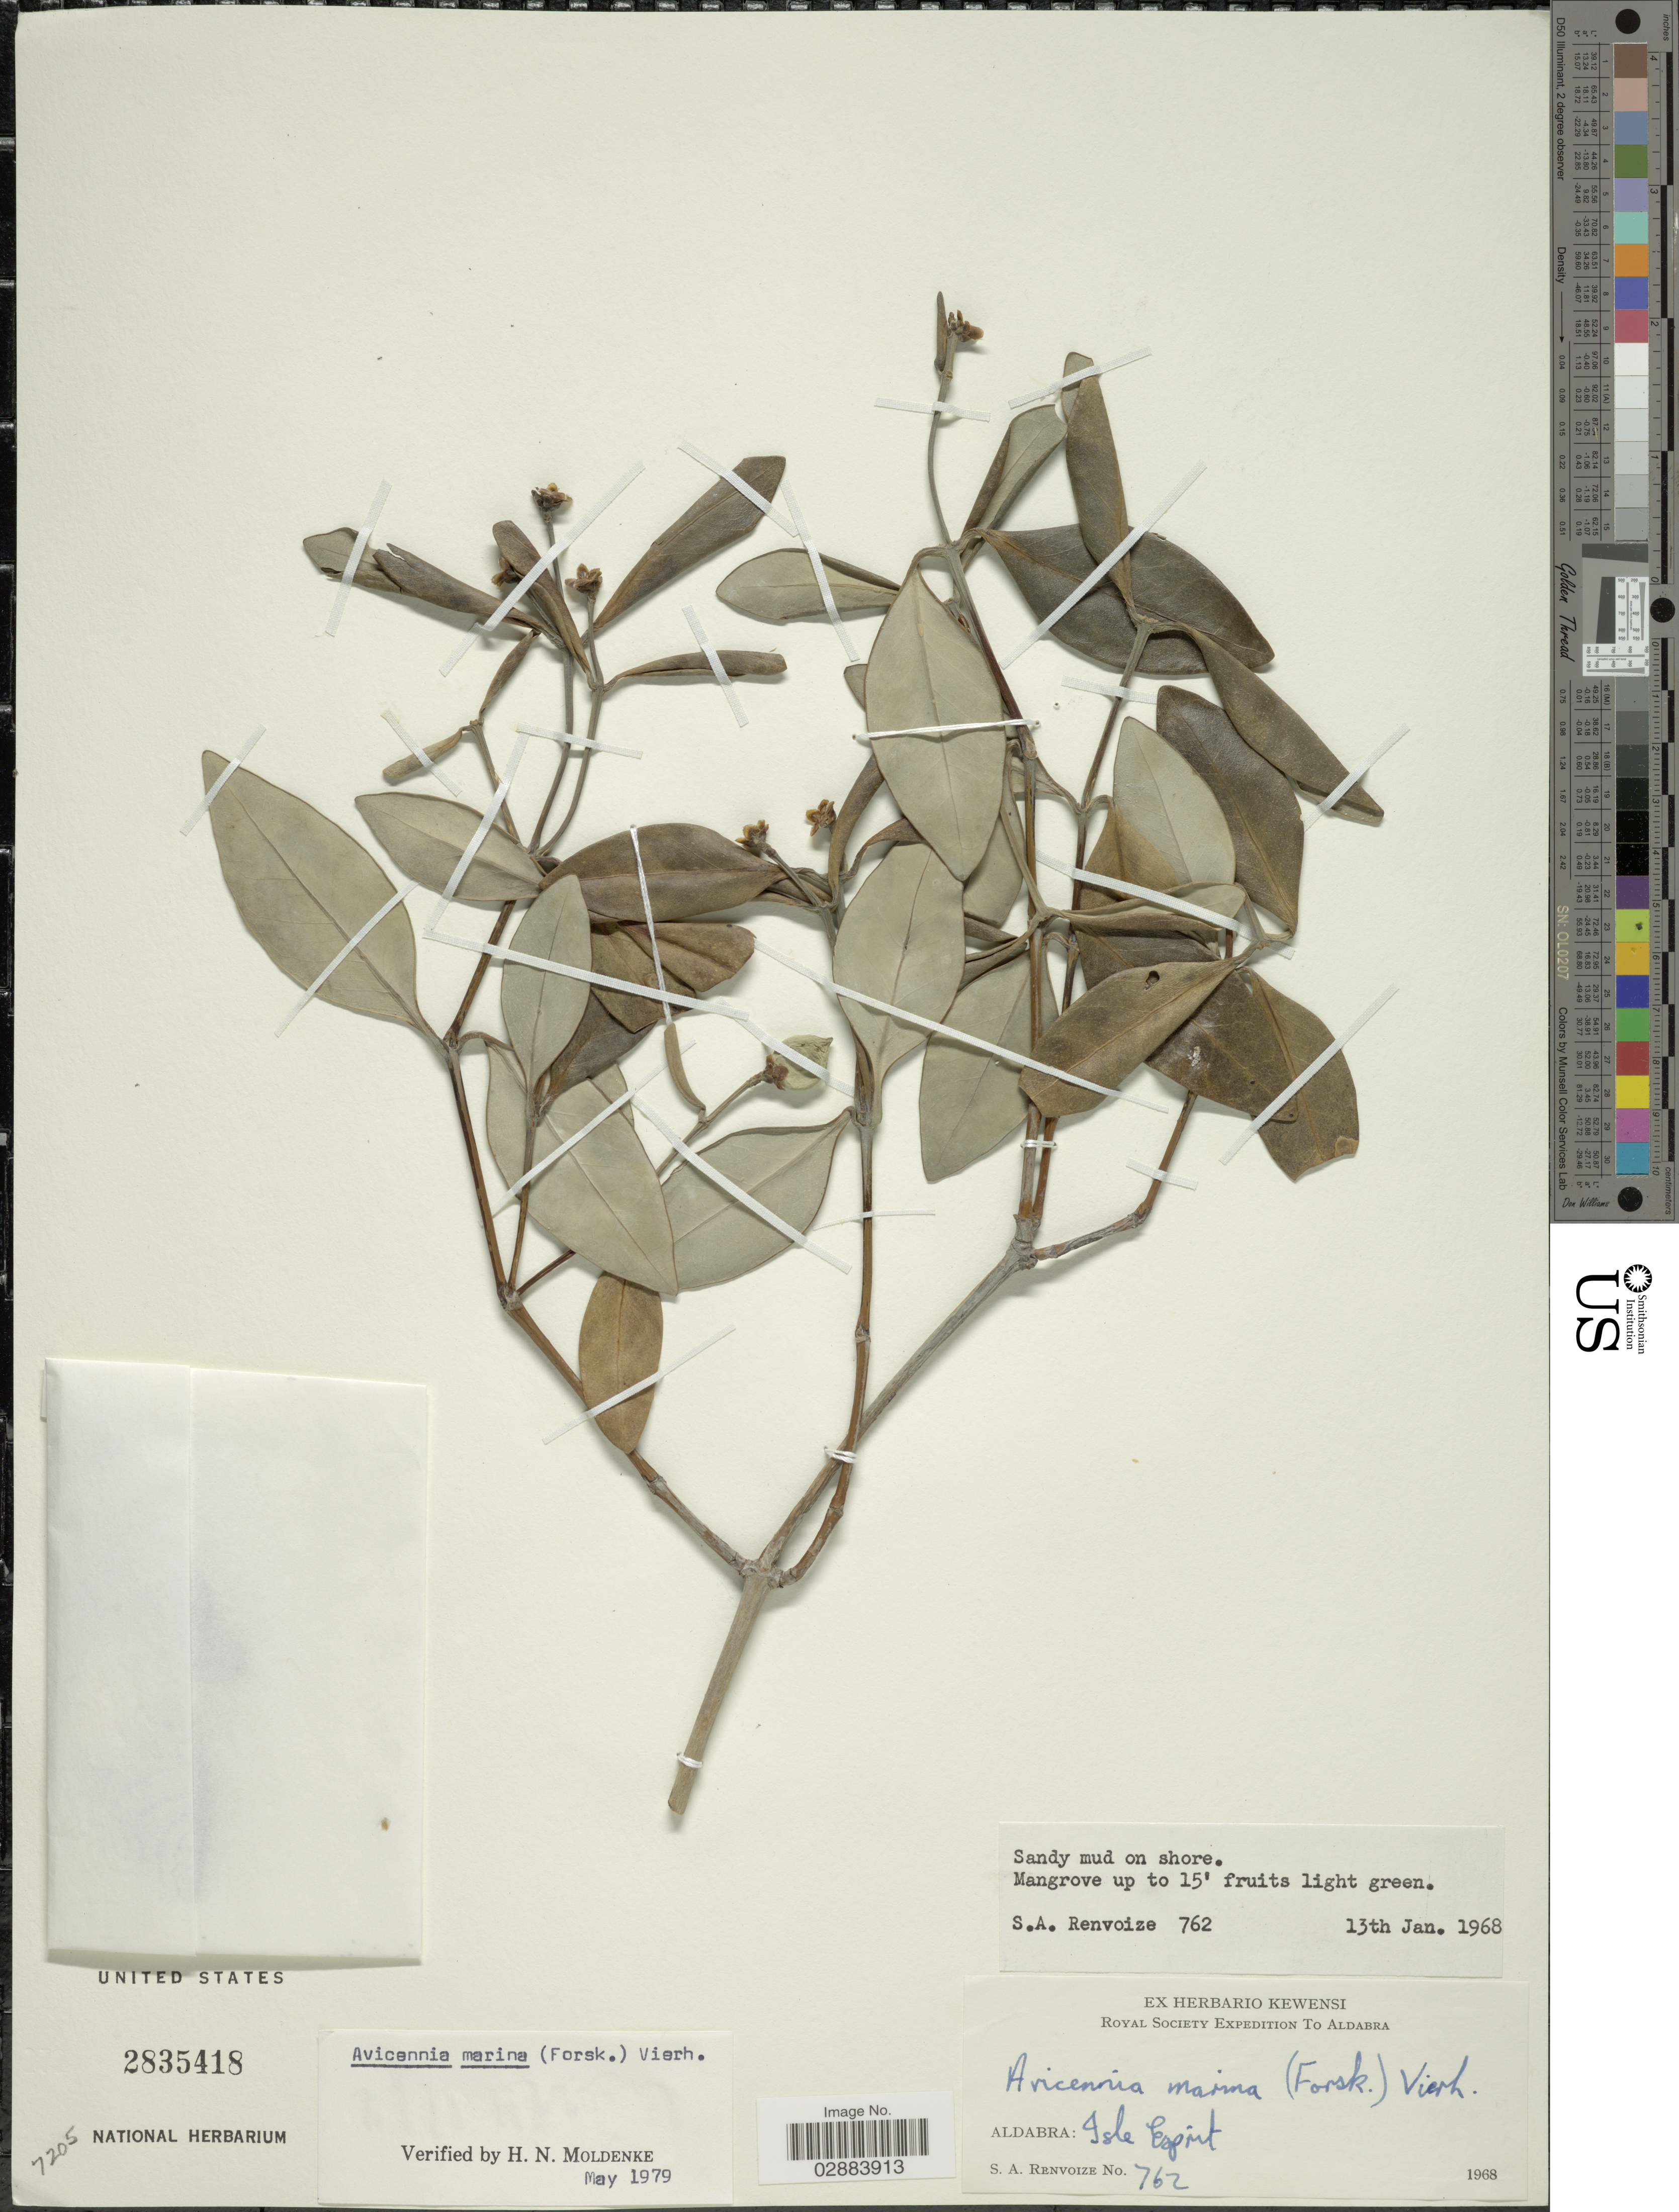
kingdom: Plantae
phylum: Tracheophyta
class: Magnoliopsida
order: Lamiales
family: Acanthaceae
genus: Avicennia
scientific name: Avicennia marina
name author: (Forssk.) Vierh.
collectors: S. A. Renvoize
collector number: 762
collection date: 1968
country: Seychelles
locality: Aldabra: Isle Esprit.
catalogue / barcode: US 2835418